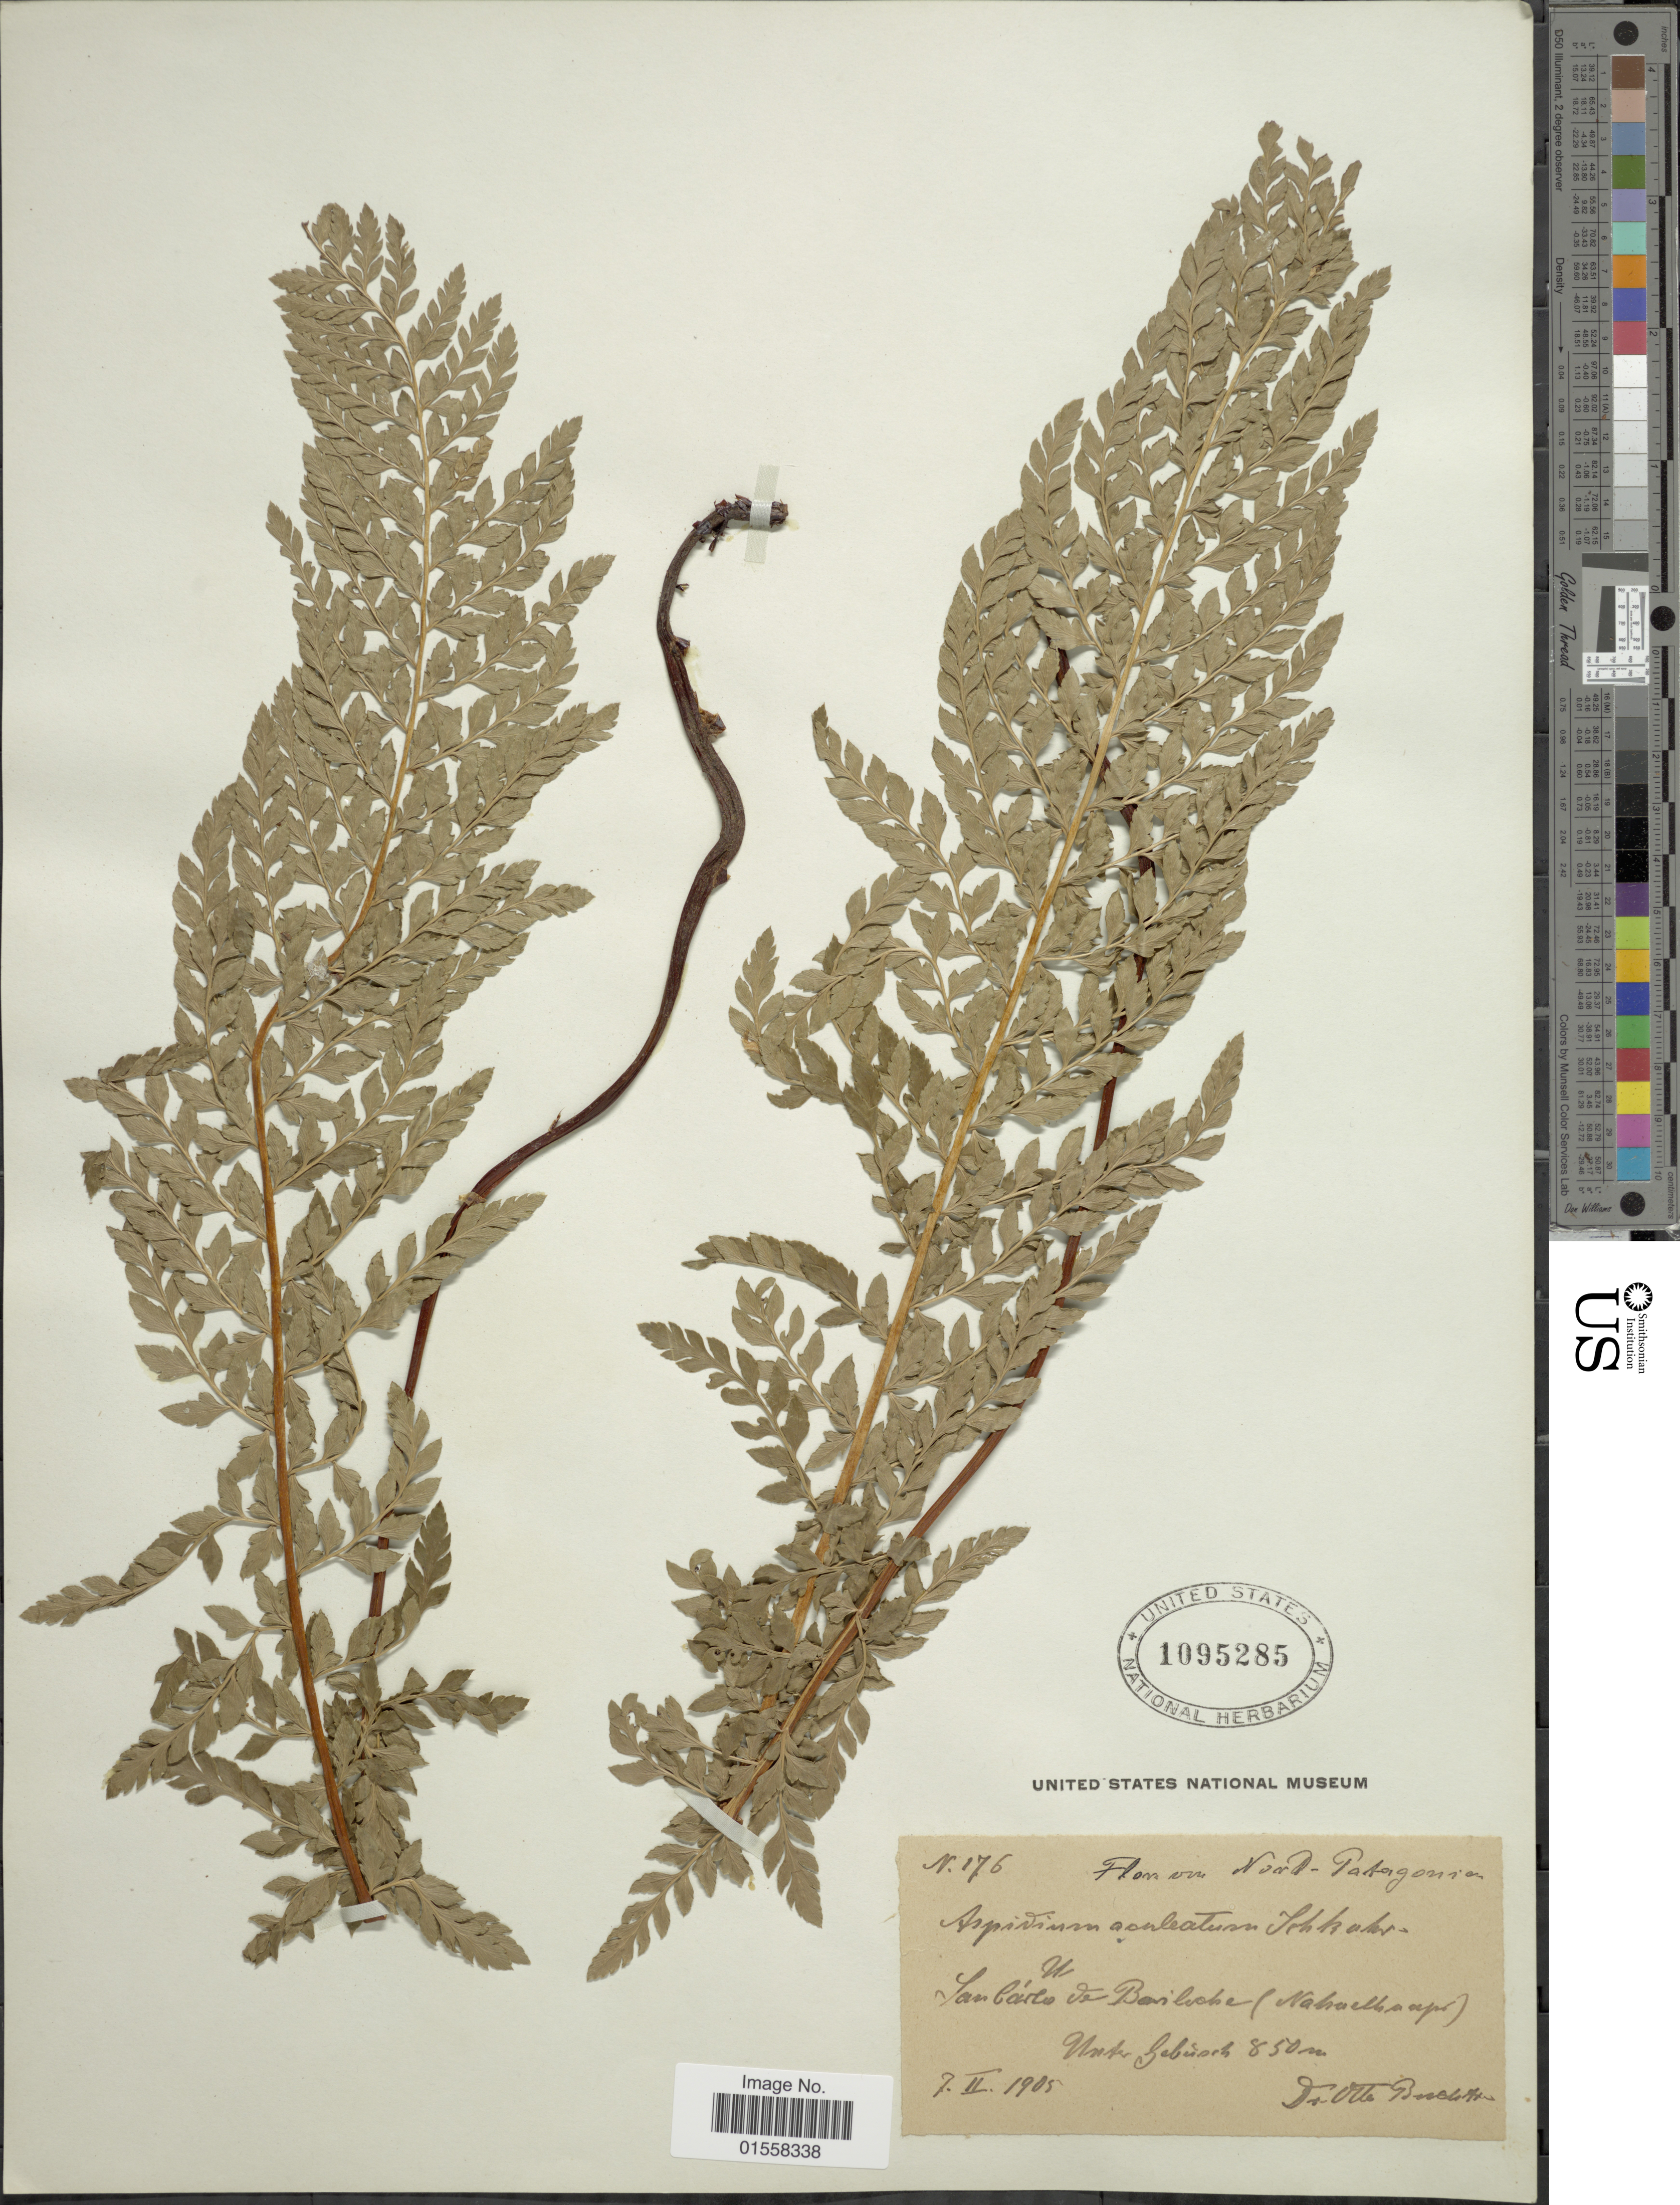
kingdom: Plantae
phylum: Tracheophyta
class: Polypodiopsida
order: Polypodiales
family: Dryopteridaceae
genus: Polystichum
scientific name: Polystichum mohrioides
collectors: O. Buchtien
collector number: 176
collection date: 1905-02-07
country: Argentina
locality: Nord-Patagonia, San Carlos de Bariloche (Nahuelhuapi)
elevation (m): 850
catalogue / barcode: US 1095285